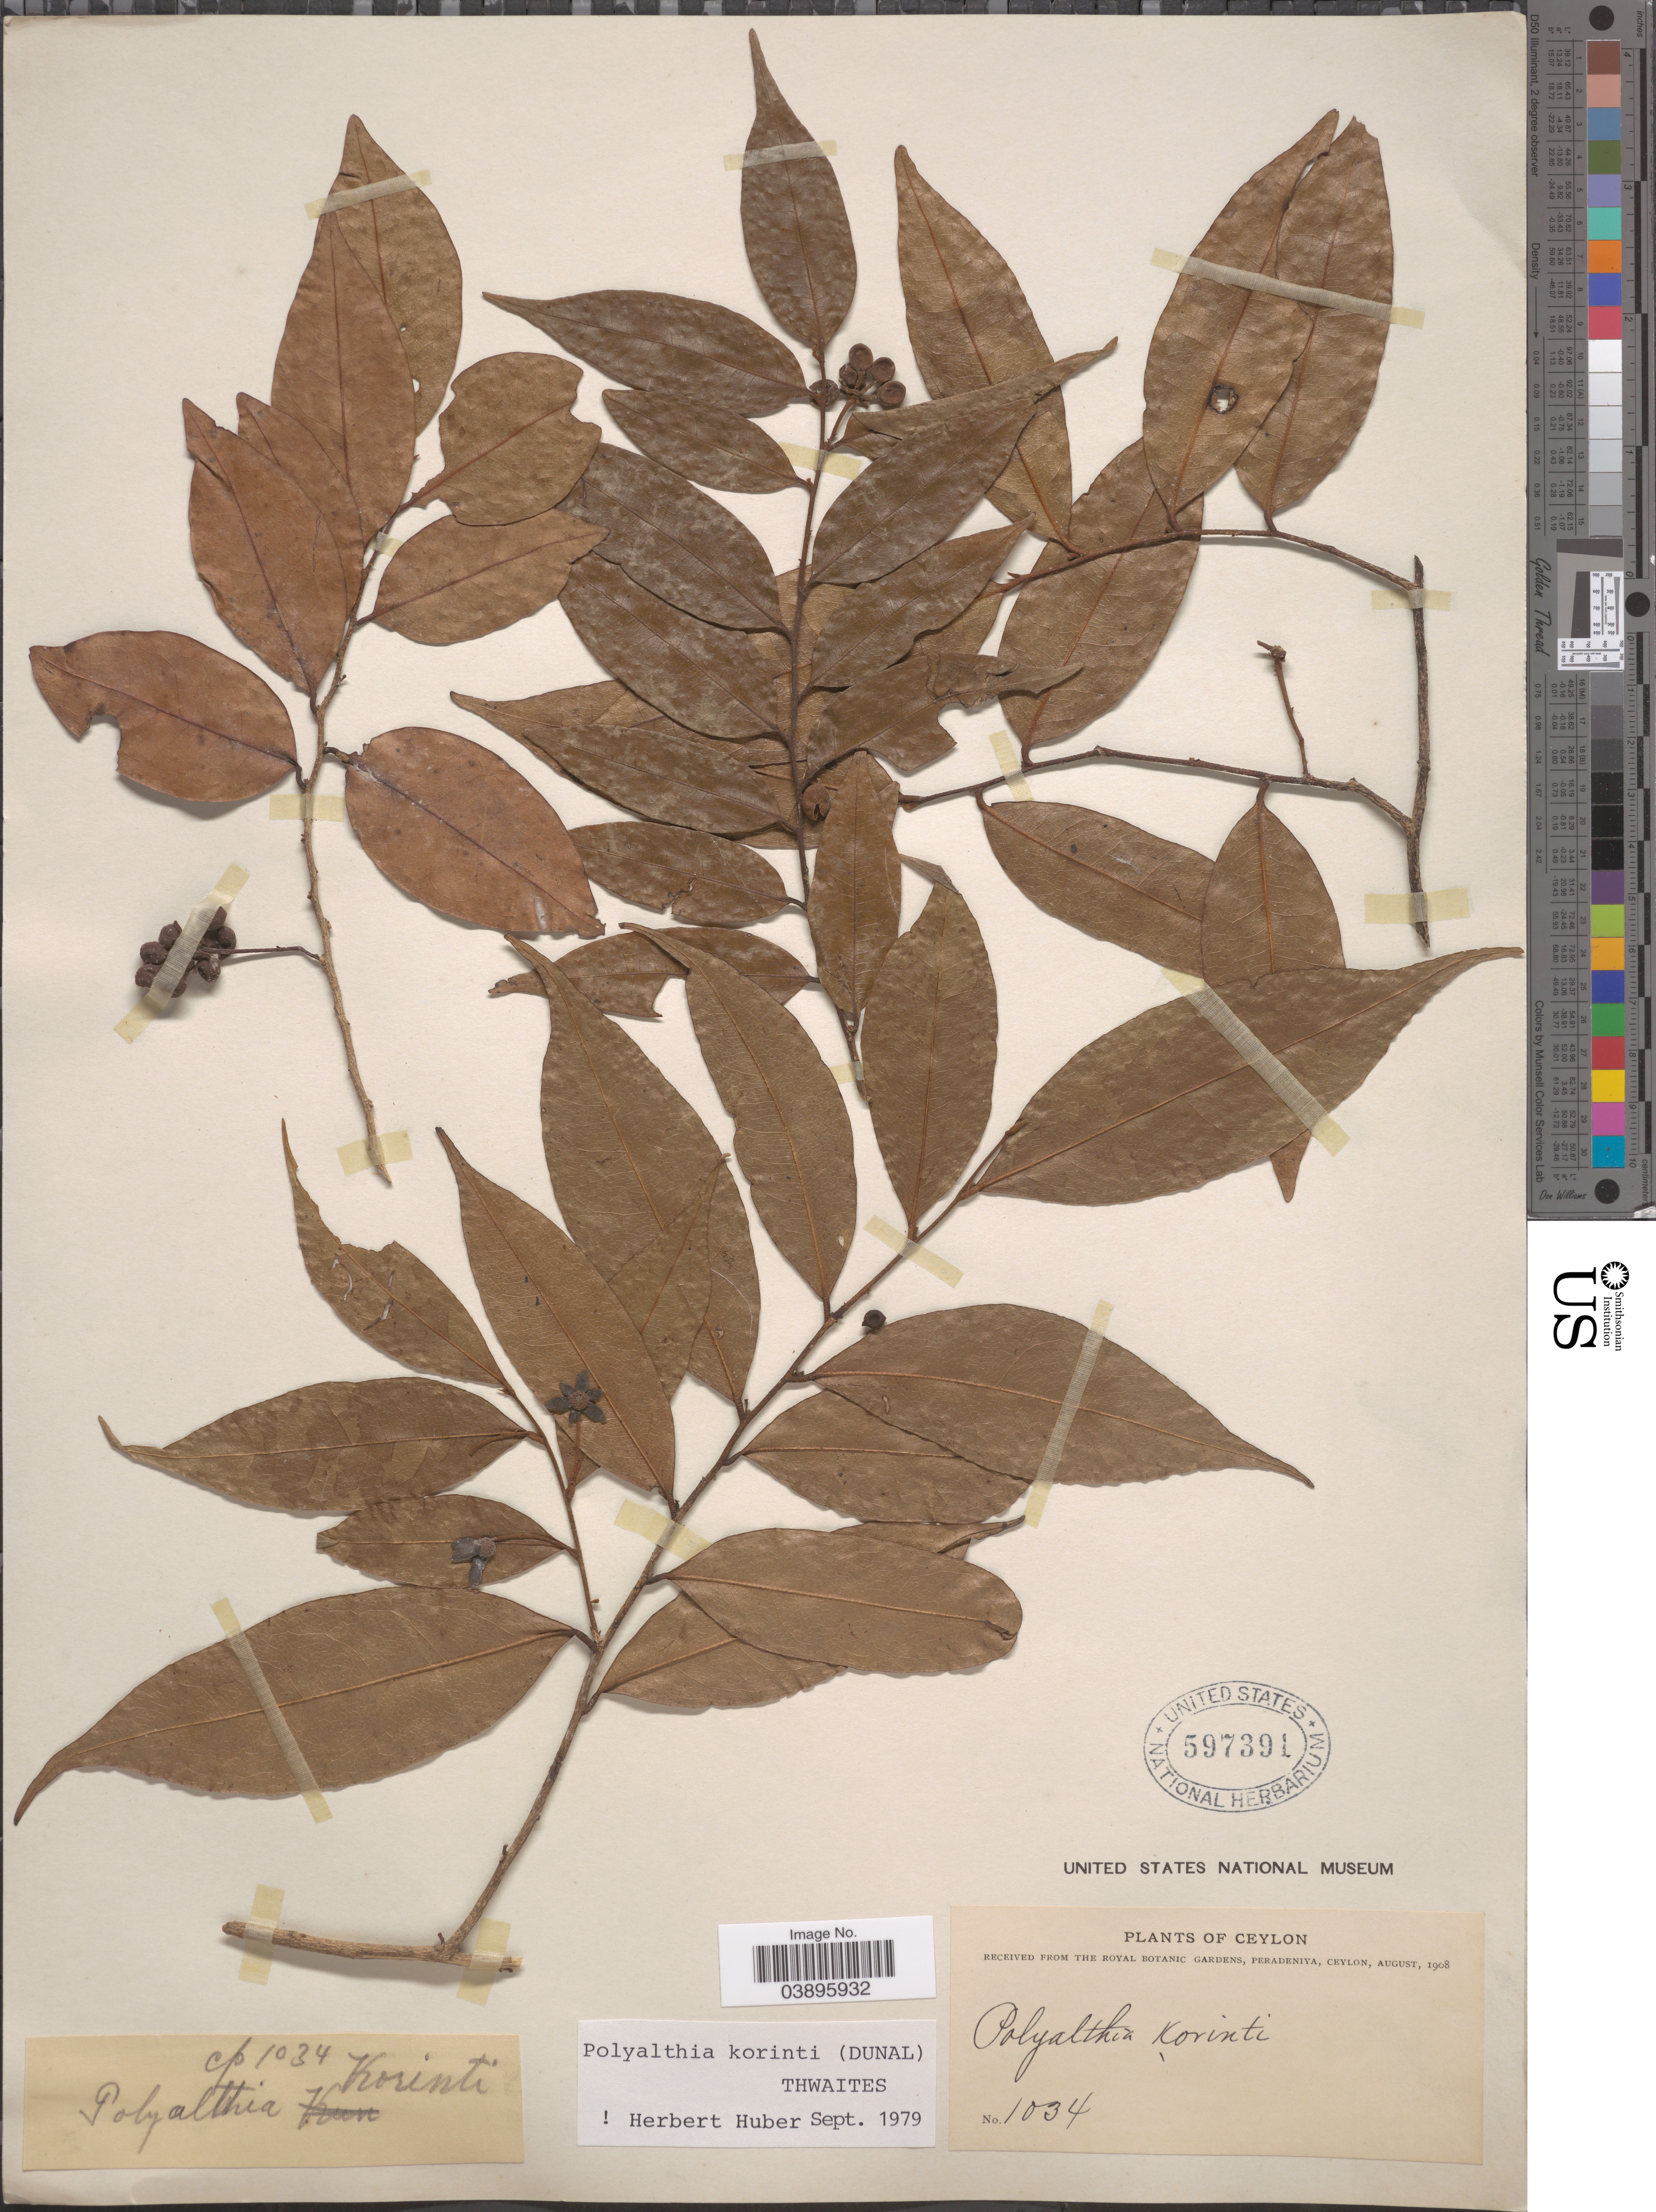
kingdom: Plantae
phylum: Tracheophyta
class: Magnoliopsida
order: Magnoliales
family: Annonaceae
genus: Polyalthia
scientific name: Polyalthia korinti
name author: (Dunal) Thwaites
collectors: ex herb. Royal Botanic Gardens, Peradeniya, Ceylon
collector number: Cp1034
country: Sri Lanka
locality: Ceylon.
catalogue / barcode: US 597391